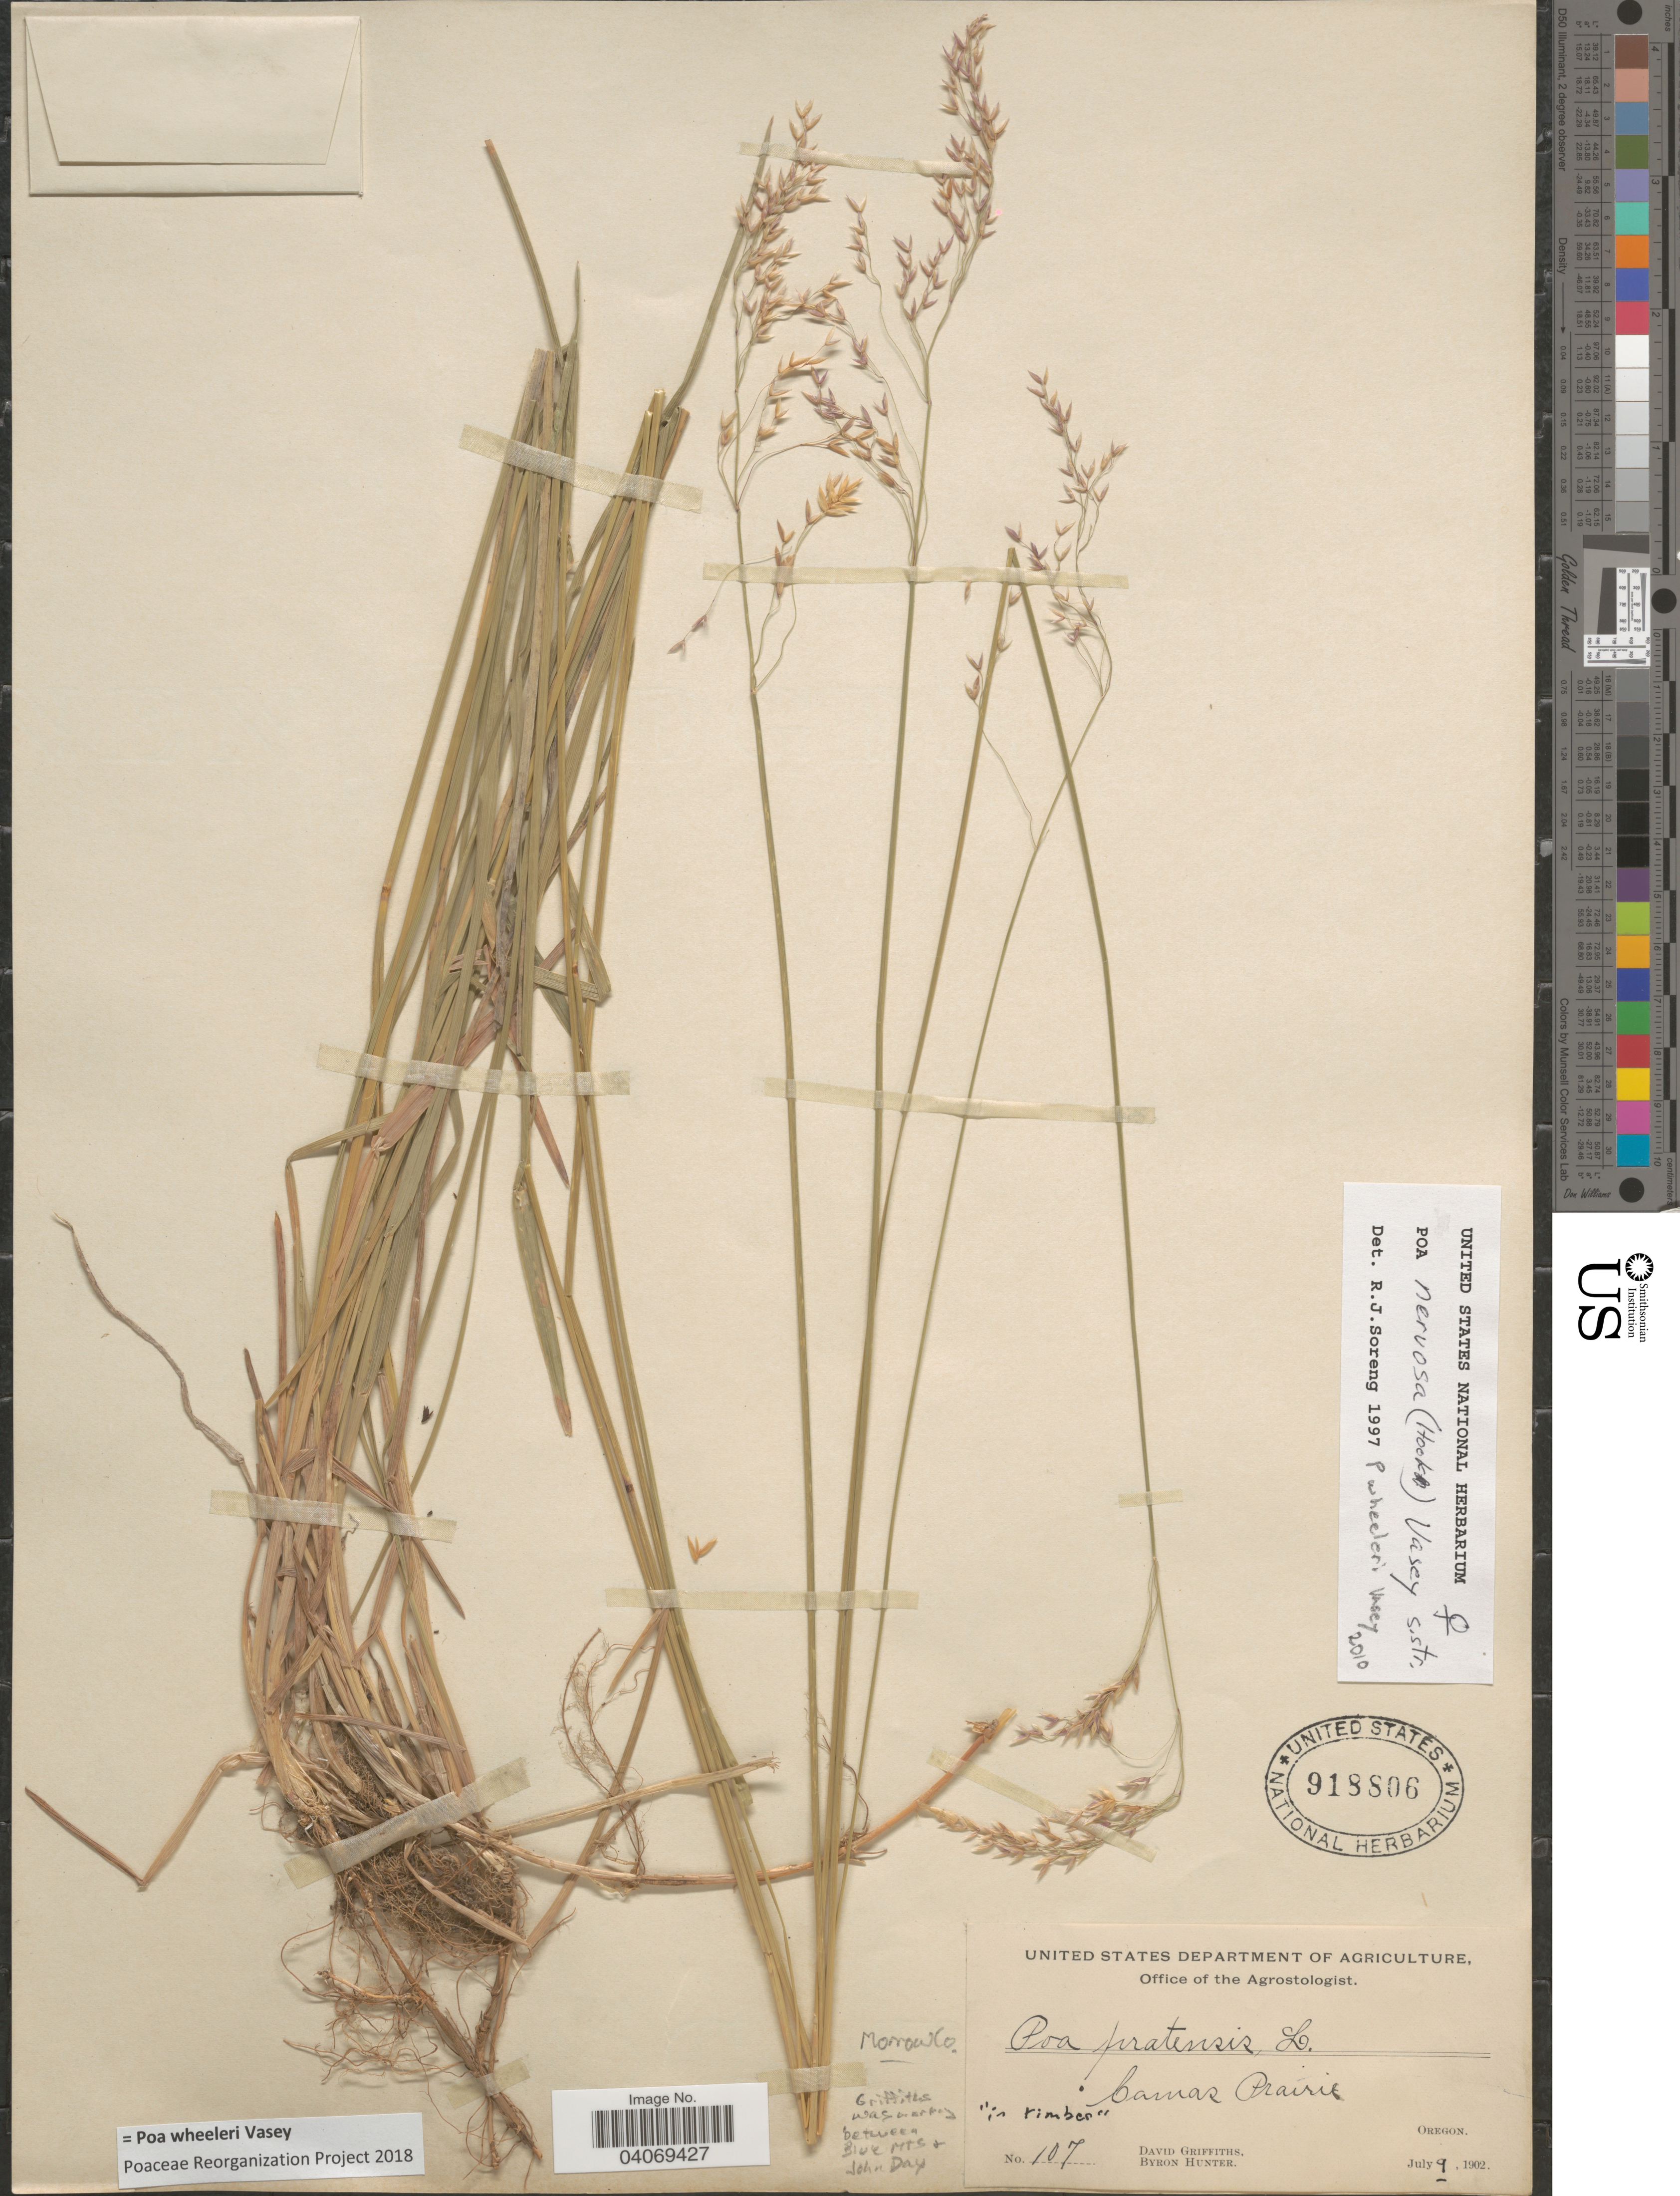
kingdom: Plantae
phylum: Tracheophyta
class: Liliopsida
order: Poales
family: Poaceae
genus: Poa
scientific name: Poa wheeleri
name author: Vasey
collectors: D. Griffiths & B. Hunter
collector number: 107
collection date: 1902-07-09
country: United States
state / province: Oregon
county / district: Morrow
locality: Camas Prairie. "in timber". Morrow Co.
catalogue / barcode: US 918806